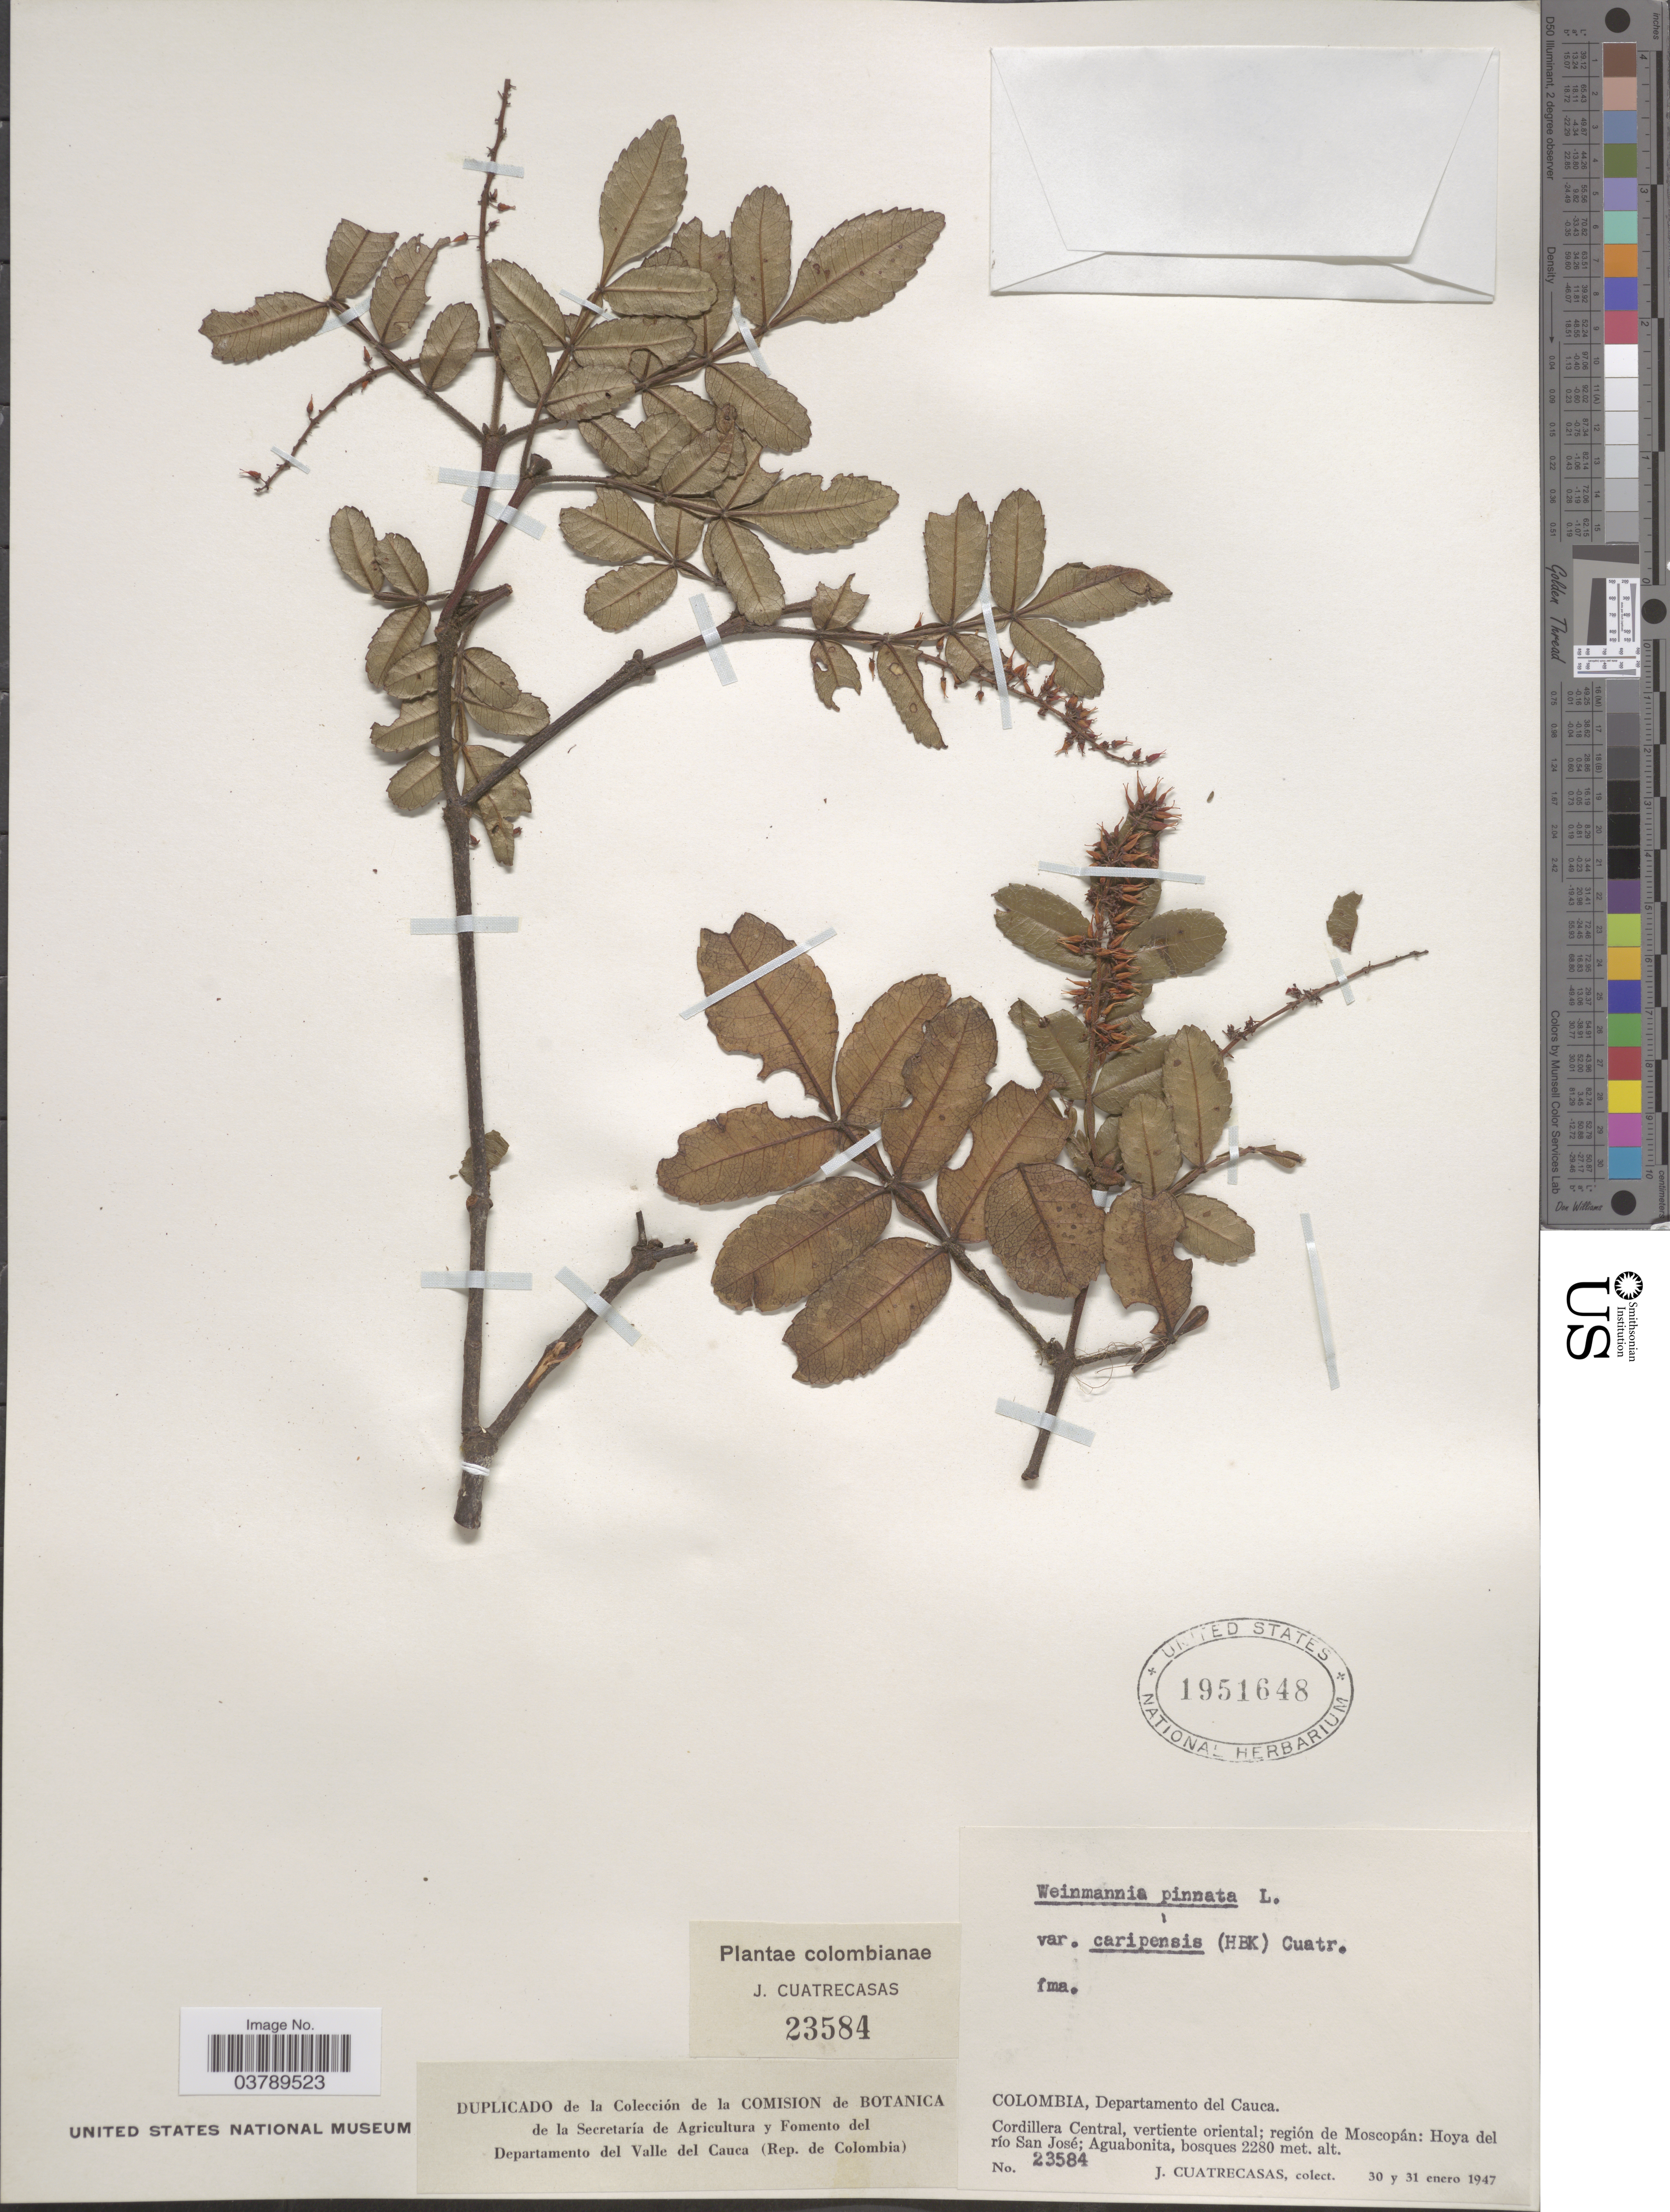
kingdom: Plantae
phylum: Tracheophyta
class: Magnoliopsida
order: Oxalidales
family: Cunoniaceae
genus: Weinmannia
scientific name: Weinmannia pinnata var. caripensis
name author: (Kunth) Cuatrec.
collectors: J. Cuatrecasas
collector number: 23584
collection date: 1947-01-30/1947-01-31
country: Colombia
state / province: Cauca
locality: Departamento del Cauca. Cordillera Central, vertiente oriental; región de Moscopán: Hoya del río San José; Aguabonita.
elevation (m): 2280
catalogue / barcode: US 1951648